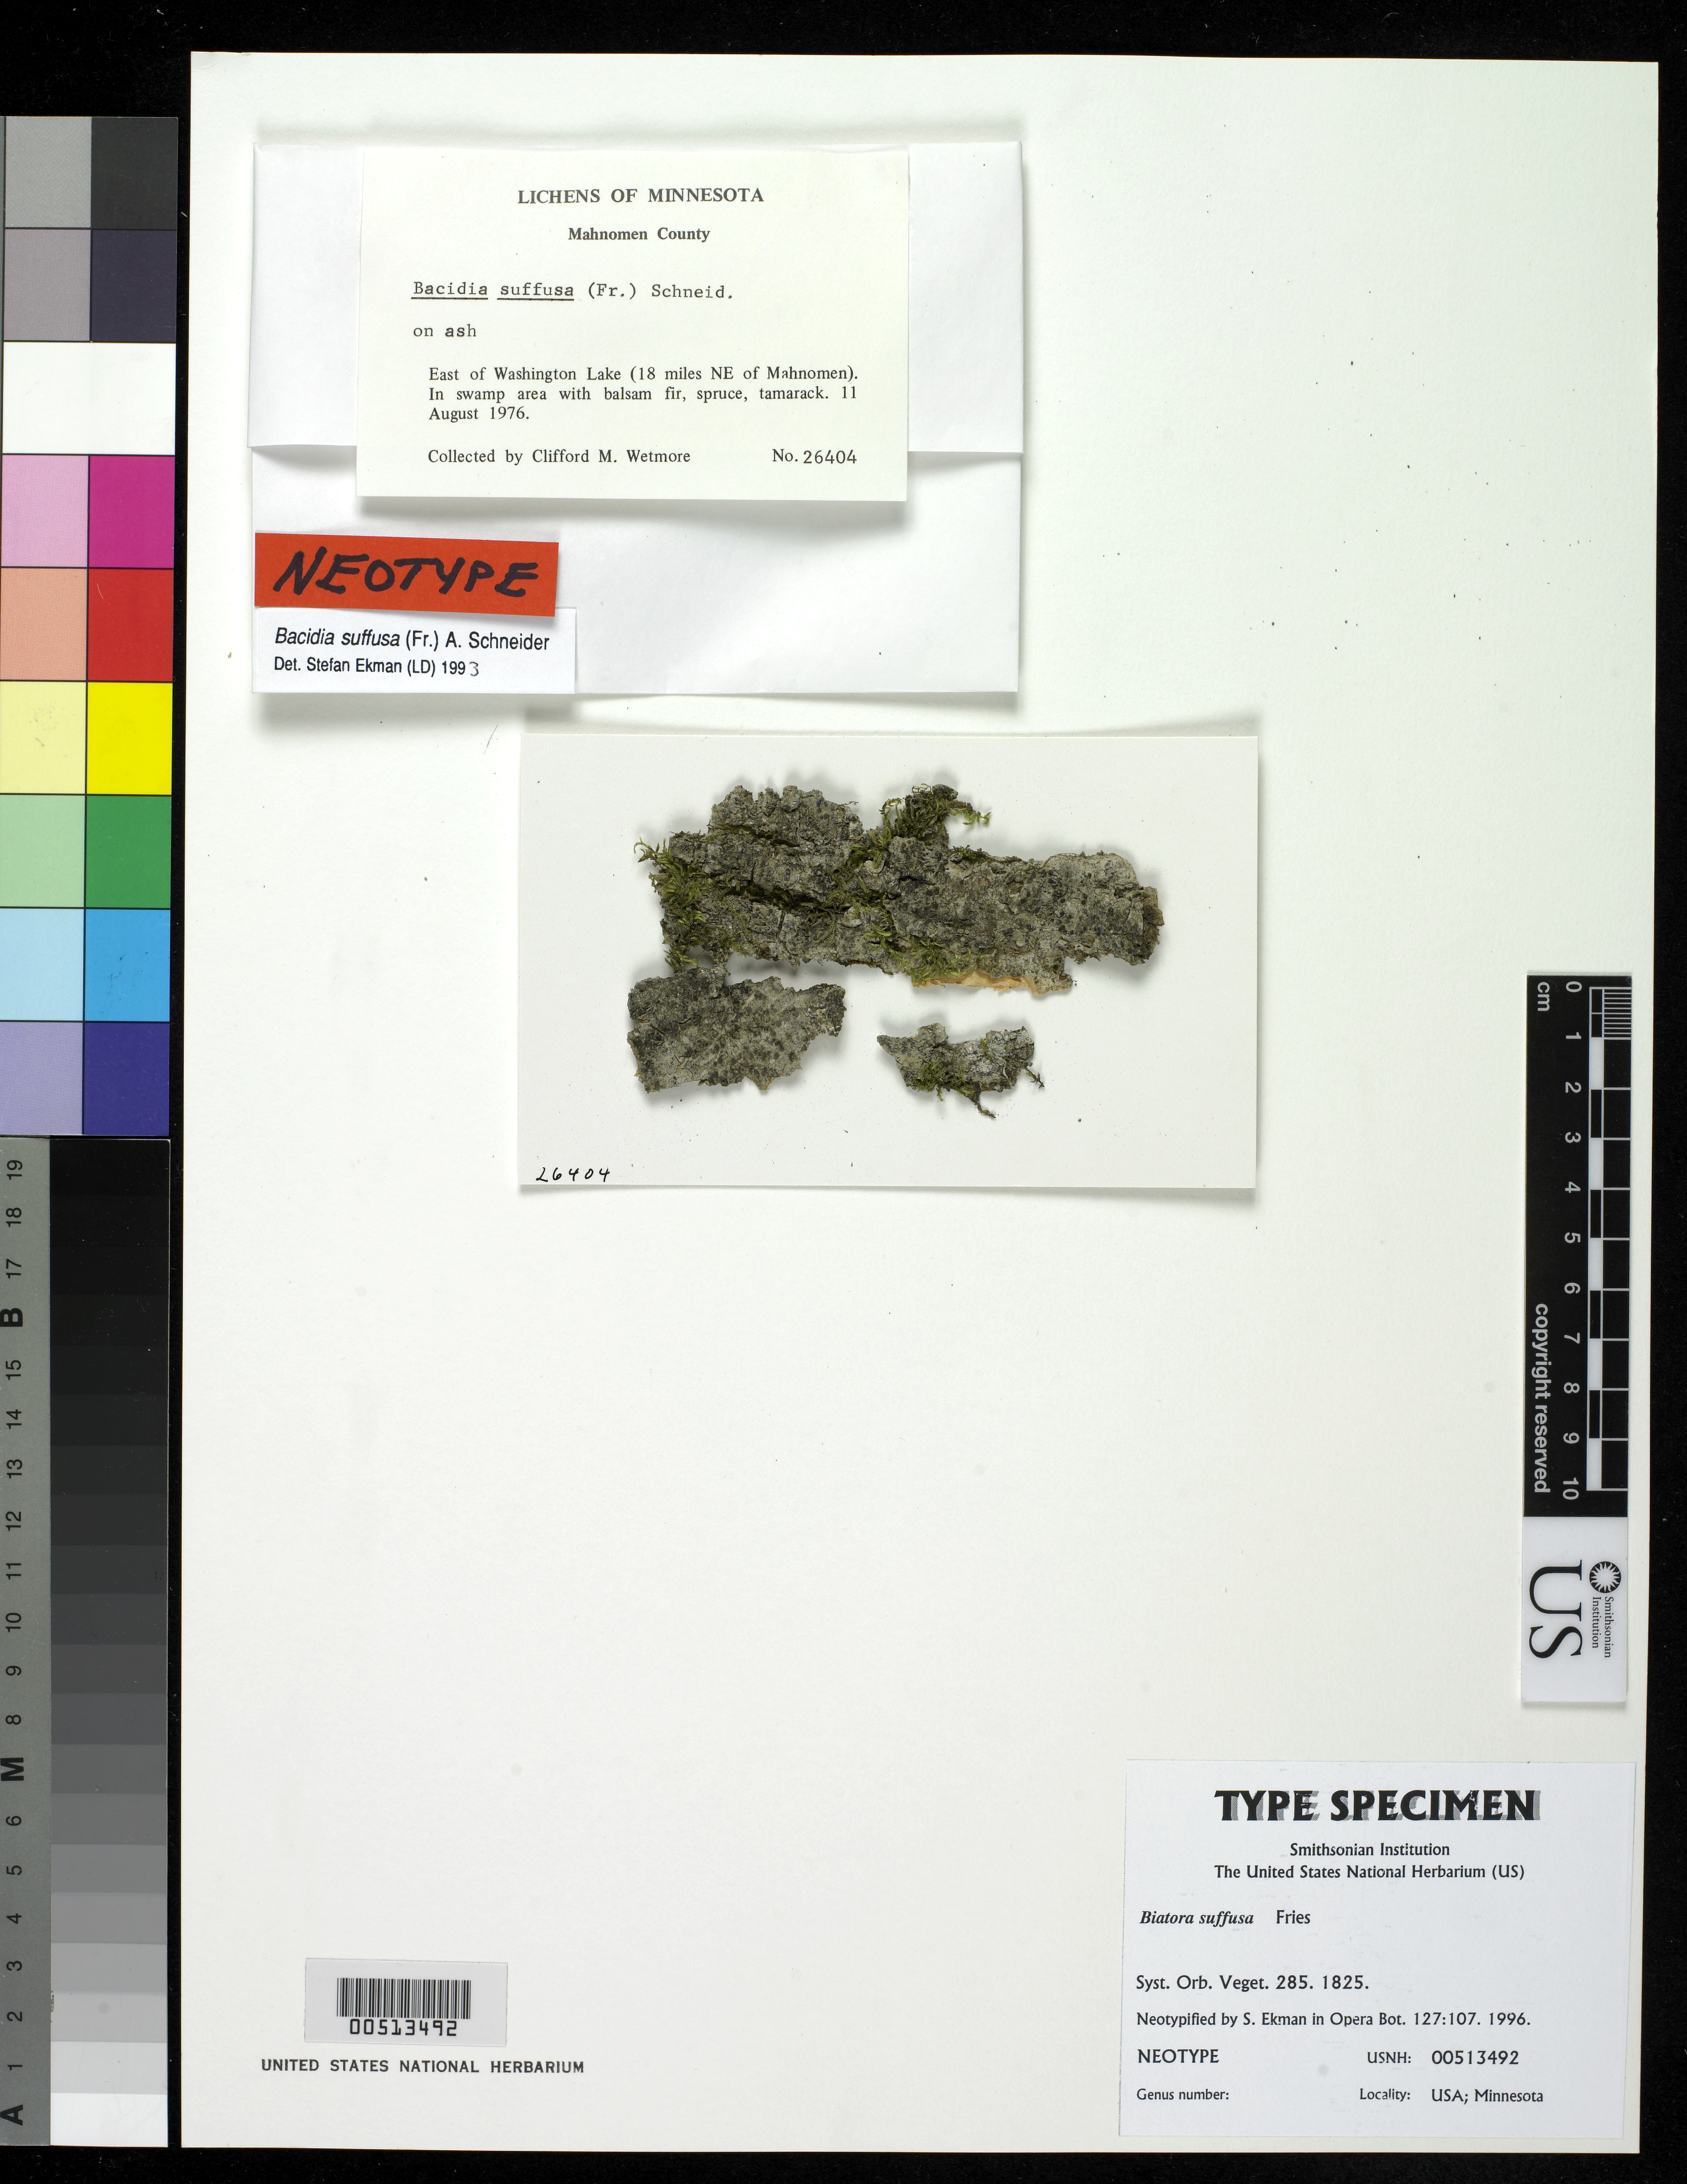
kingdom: Fungi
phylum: Ascomycota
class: Lecanoromycetes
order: Lecanorales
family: Ramalinaceae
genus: Biatora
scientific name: Biatora suffusa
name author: Fr.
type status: Neotype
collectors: C. Wetmore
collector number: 26404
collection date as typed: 11 Aug 1976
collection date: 1976-08-11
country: United States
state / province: Minnesota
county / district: Mahnomen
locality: E of Washington Lake, 18 mi NE of Mahnomen.